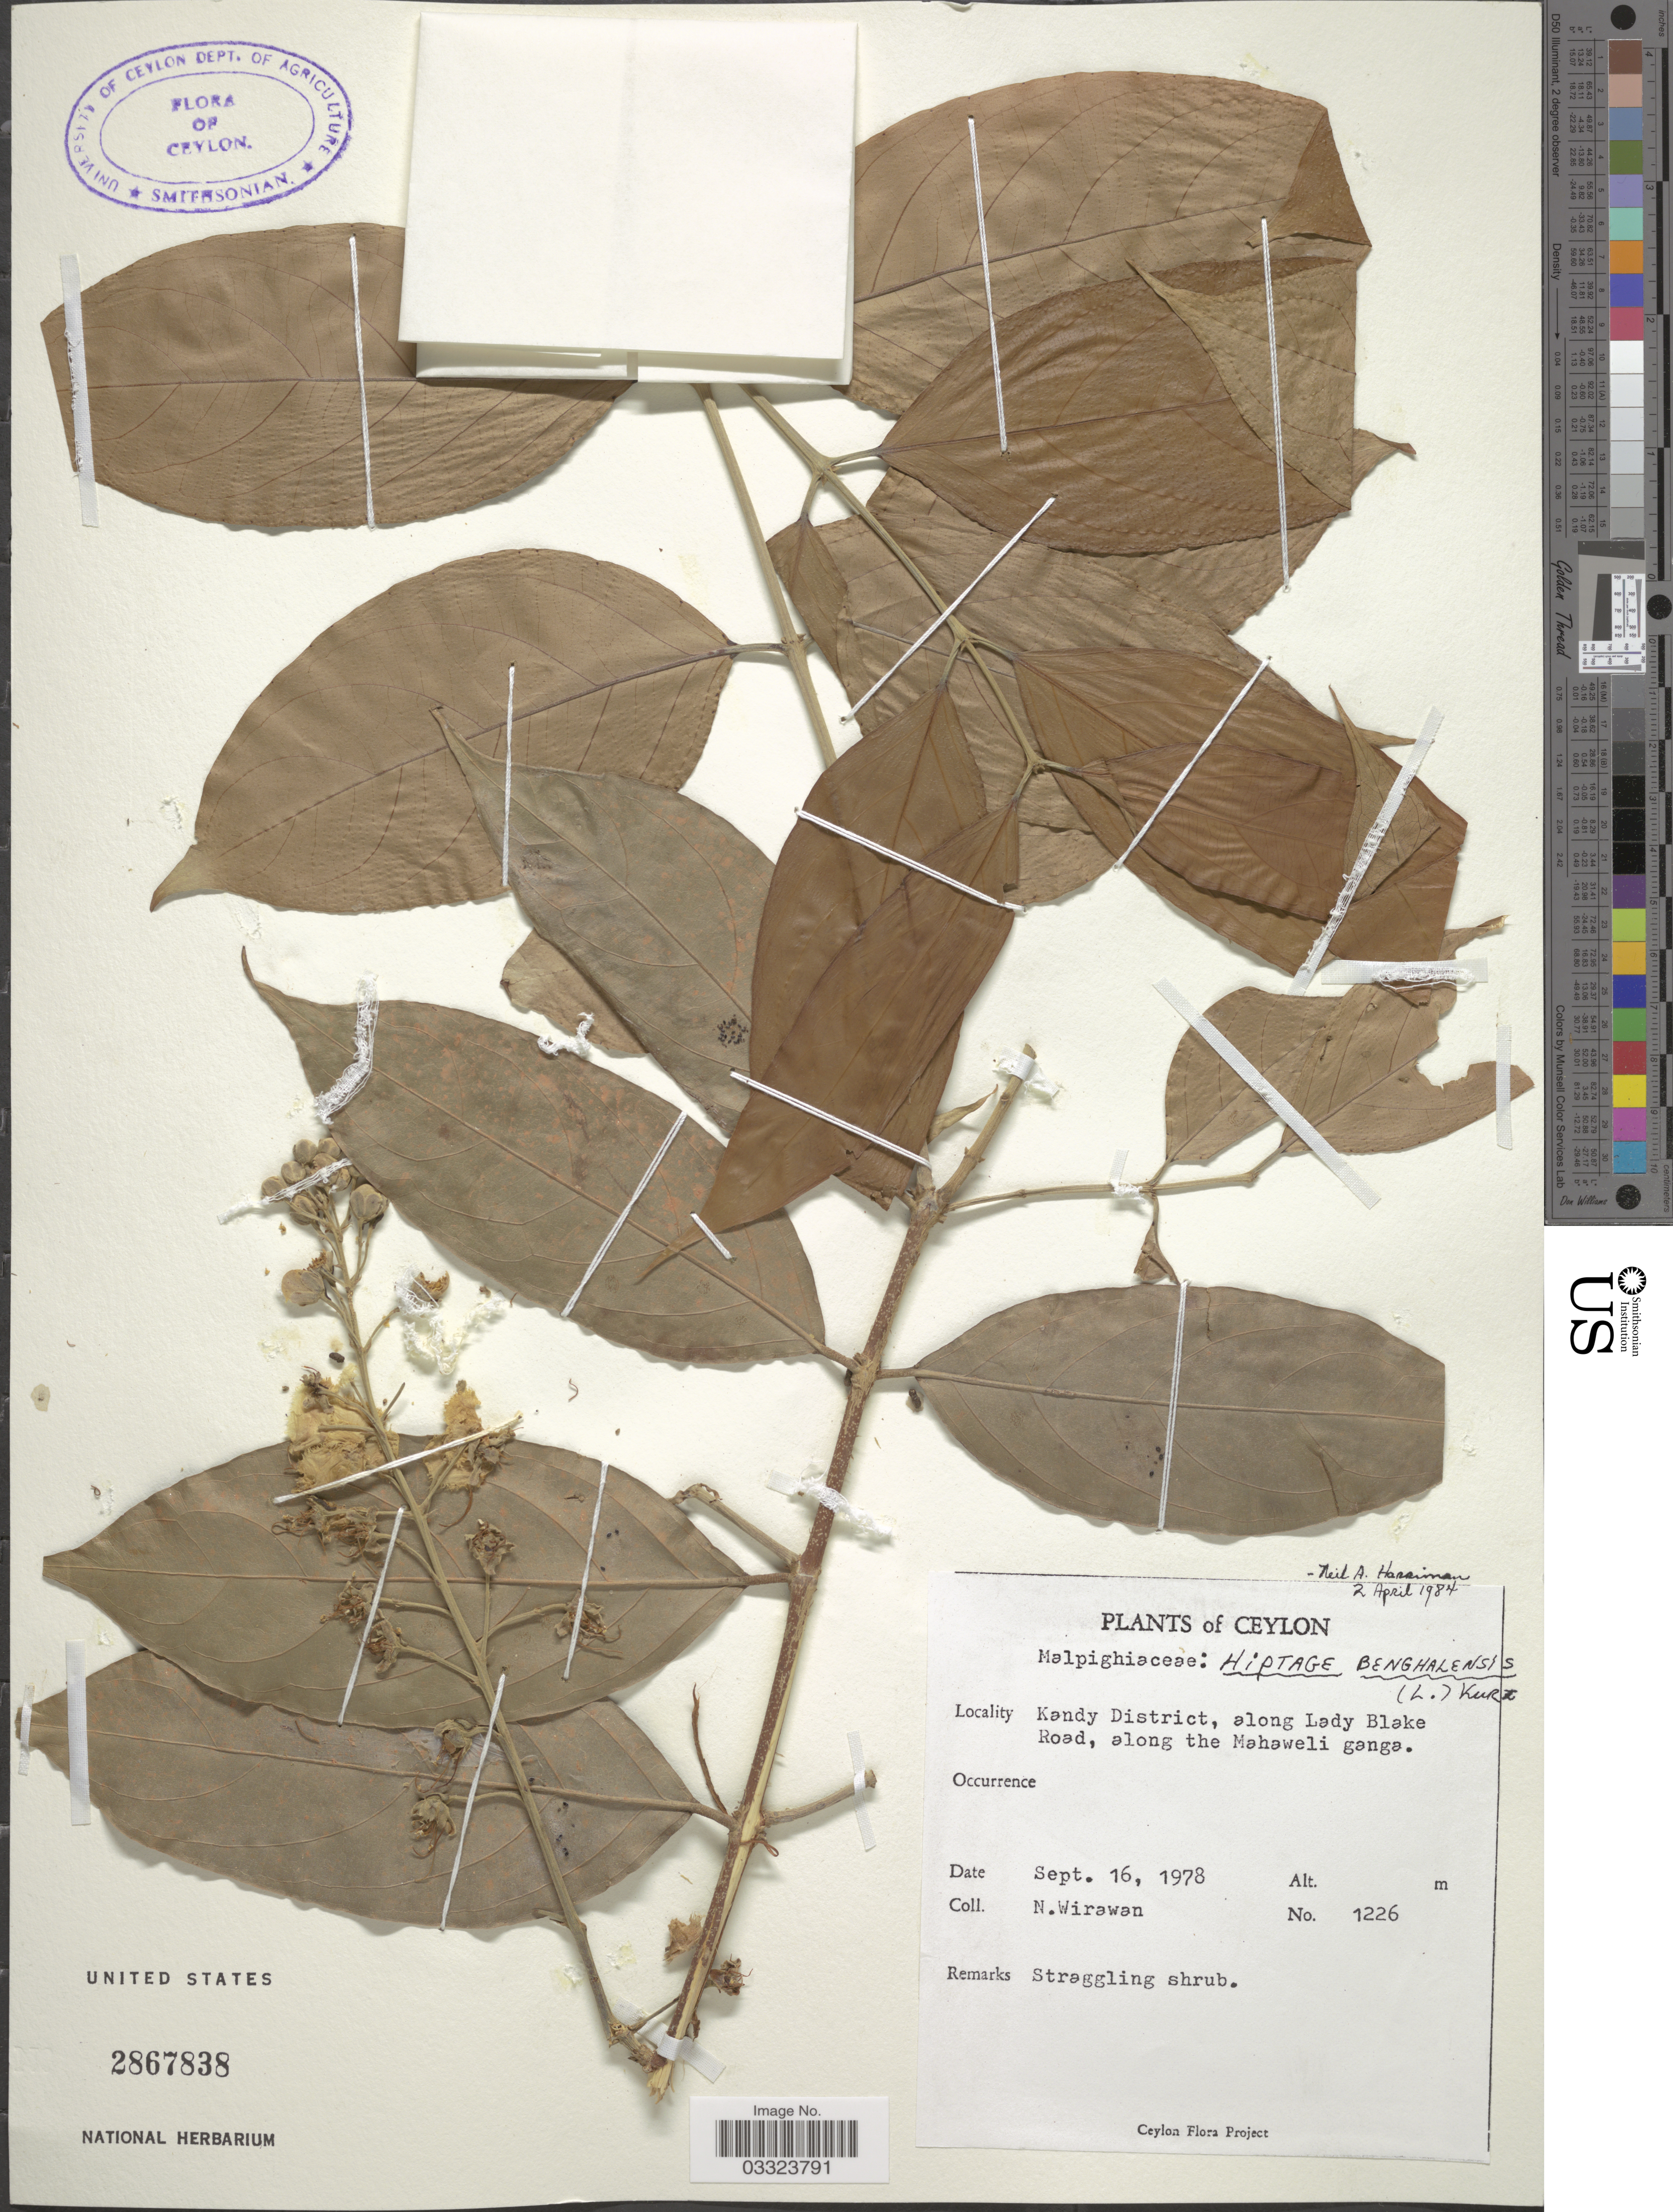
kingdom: Plantae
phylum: Tracheophyta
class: Magnoliopsida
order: Malpighiales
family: Malpighiaceae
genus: Hiptage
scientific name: Hiptage benghalensis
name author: (L.) Kurz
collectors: N. Wirawan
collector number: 1226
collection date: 1978-09-16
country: Sri Lanka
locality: Ceylon. Kandy District, along Lady Blake Road, along the Mahaweli ganga.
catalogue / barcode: US 2867838